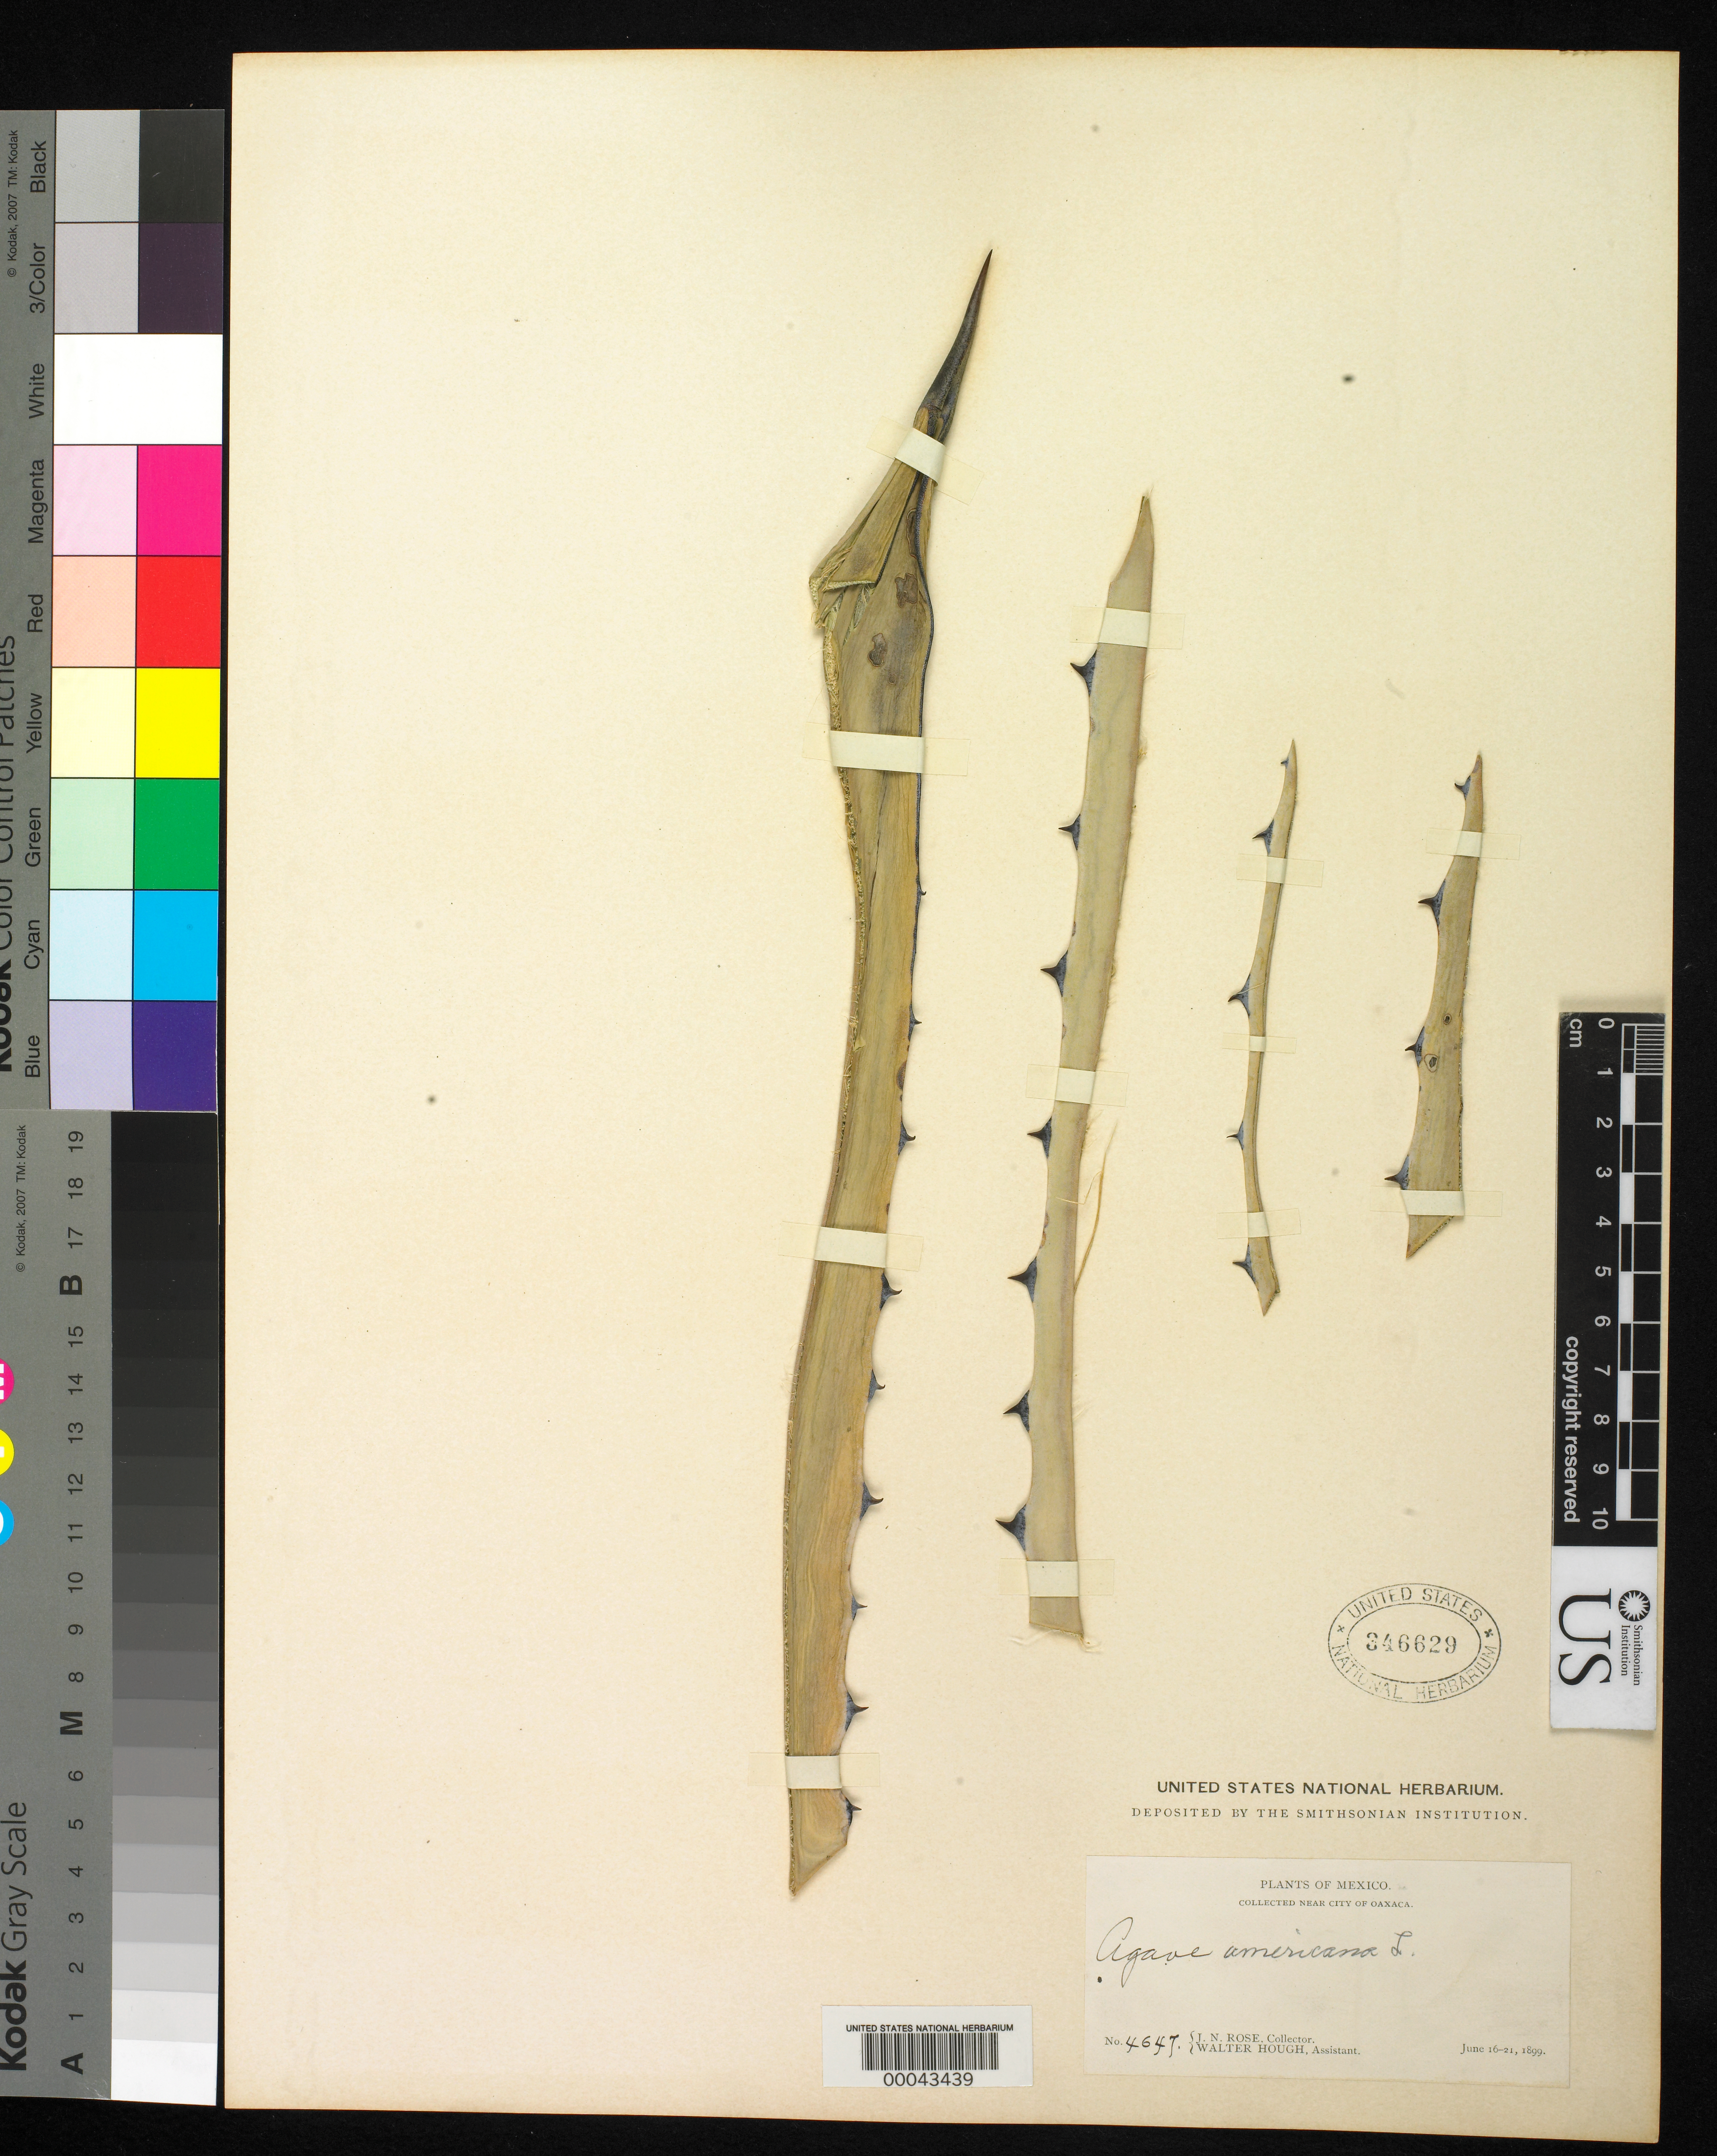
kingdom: Plantae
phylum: Tracheophyta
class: Liliopsida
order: Asparagales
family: Asparagaceae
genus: Agave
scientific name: Agave americana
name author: L.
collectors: J. N. Rose & W. Hough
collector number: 4647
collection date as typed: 16 Jun 1899 to 21 Jun 1899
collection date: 1899-06-16/1899-06-21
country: Mexico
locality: Near city of Oaxaca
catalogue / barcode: US 346629